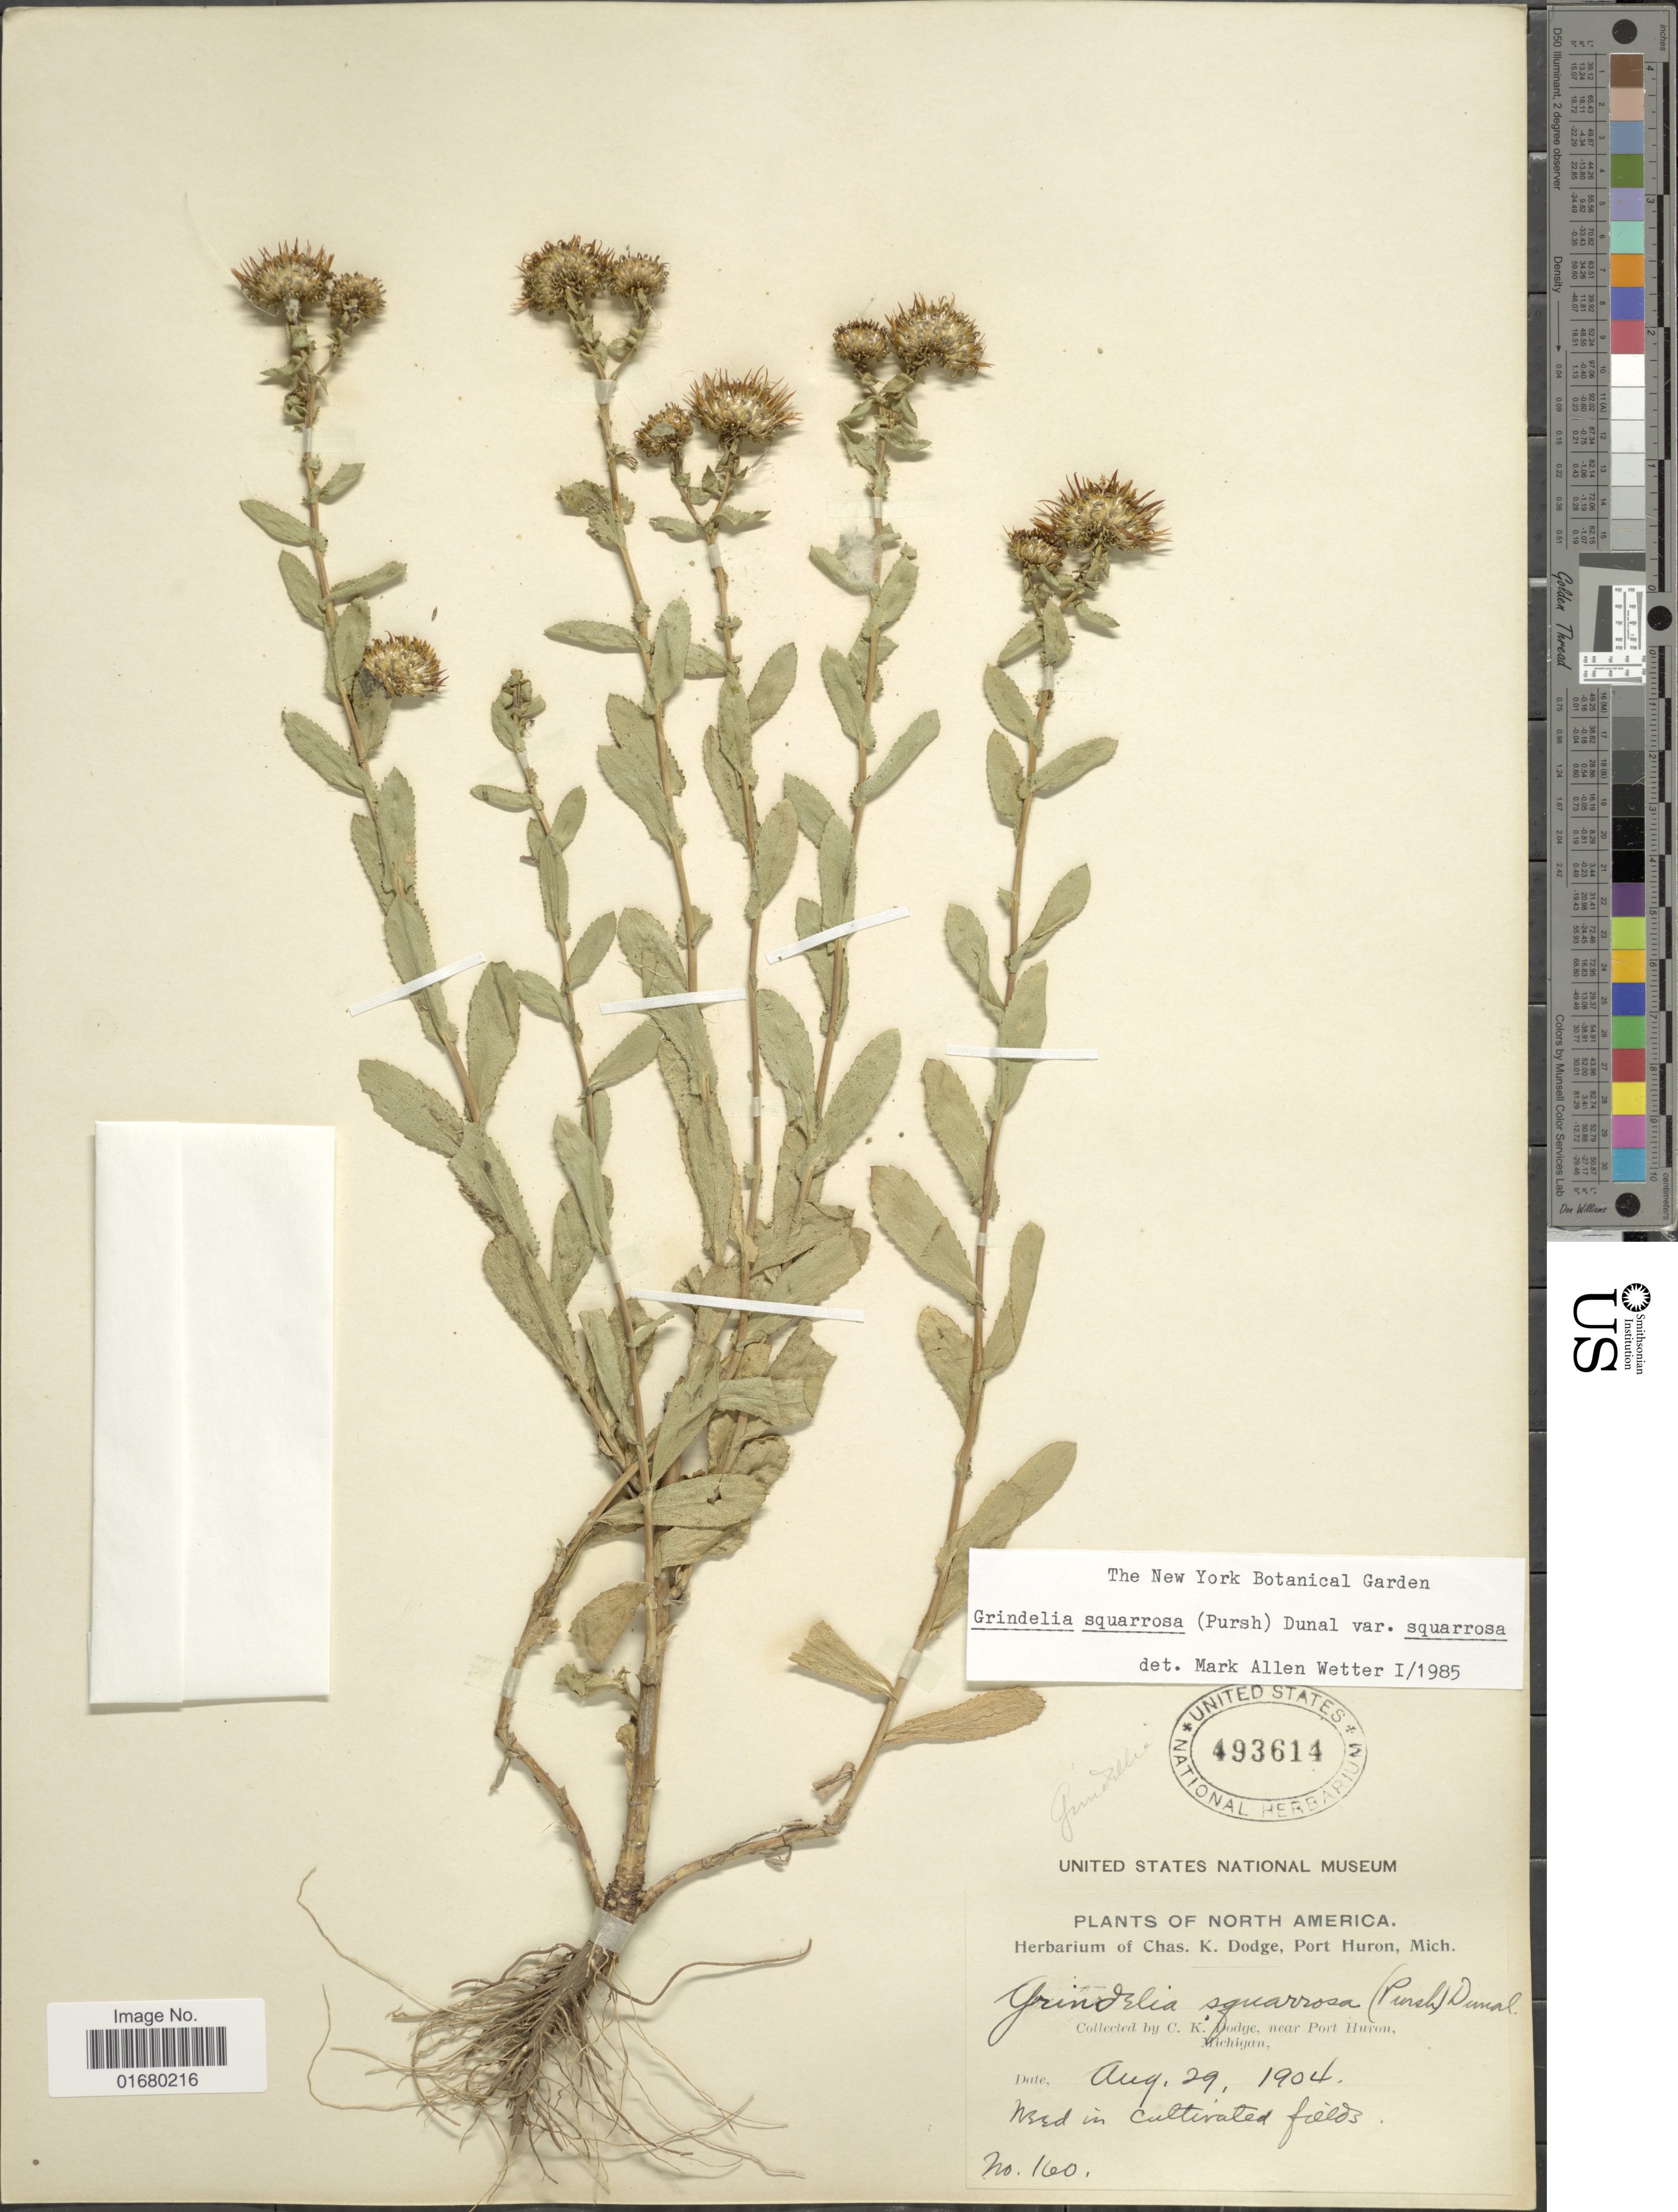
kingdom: Plantae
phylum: Tracheophyta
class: Magnoliopsida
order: Asterales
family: Asteraceae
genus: Grindelia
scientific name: Grindelia squarrosa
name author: (Pursh) Dunal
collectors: C. Dodge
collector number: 160*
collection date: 1904-08-29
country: United States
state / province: Michigan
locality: near Port Huron.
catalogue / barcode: US 493614